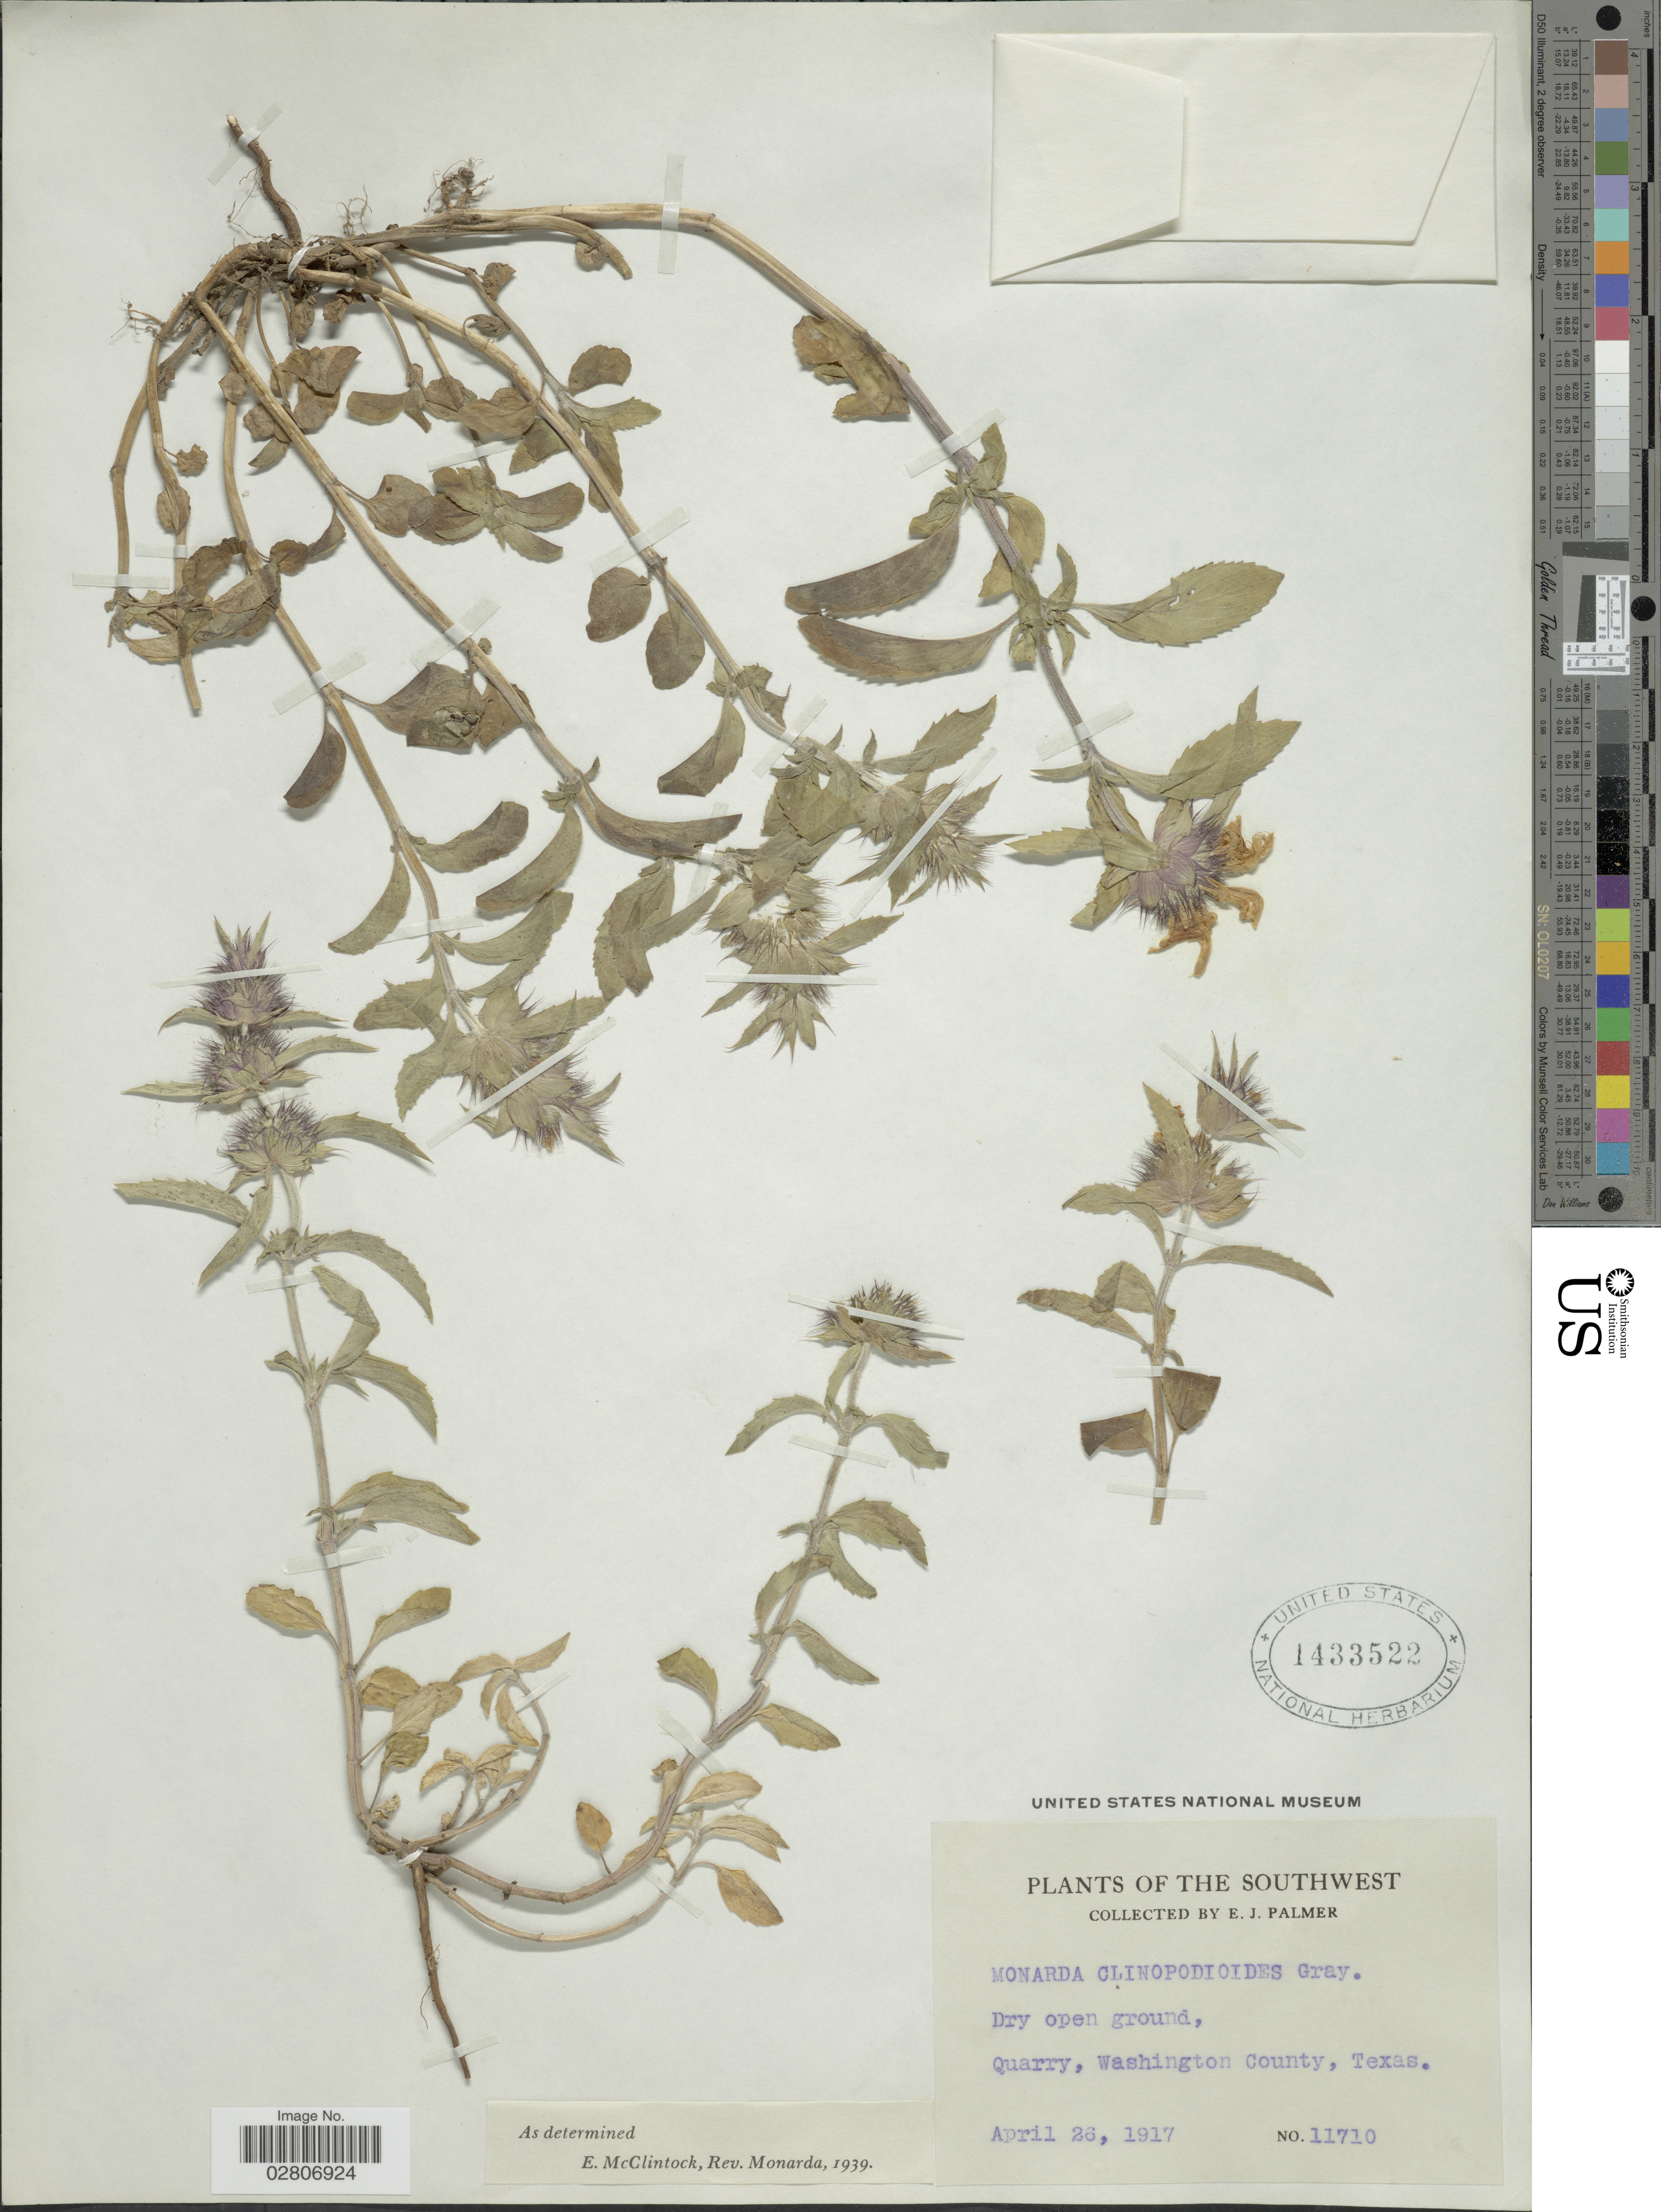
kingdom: Plantae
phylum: Tracheophyta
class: Magnoliopsida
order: Lamiales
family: Lamiaceae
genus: Monarda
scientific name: Monarda clinopodioides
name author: A. Gray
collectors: E. J. Palmer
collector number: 11710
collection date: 1917-04-26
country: United States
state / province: Texas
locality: Southwest. Quarry, Washington County.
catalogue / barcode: US 1433522